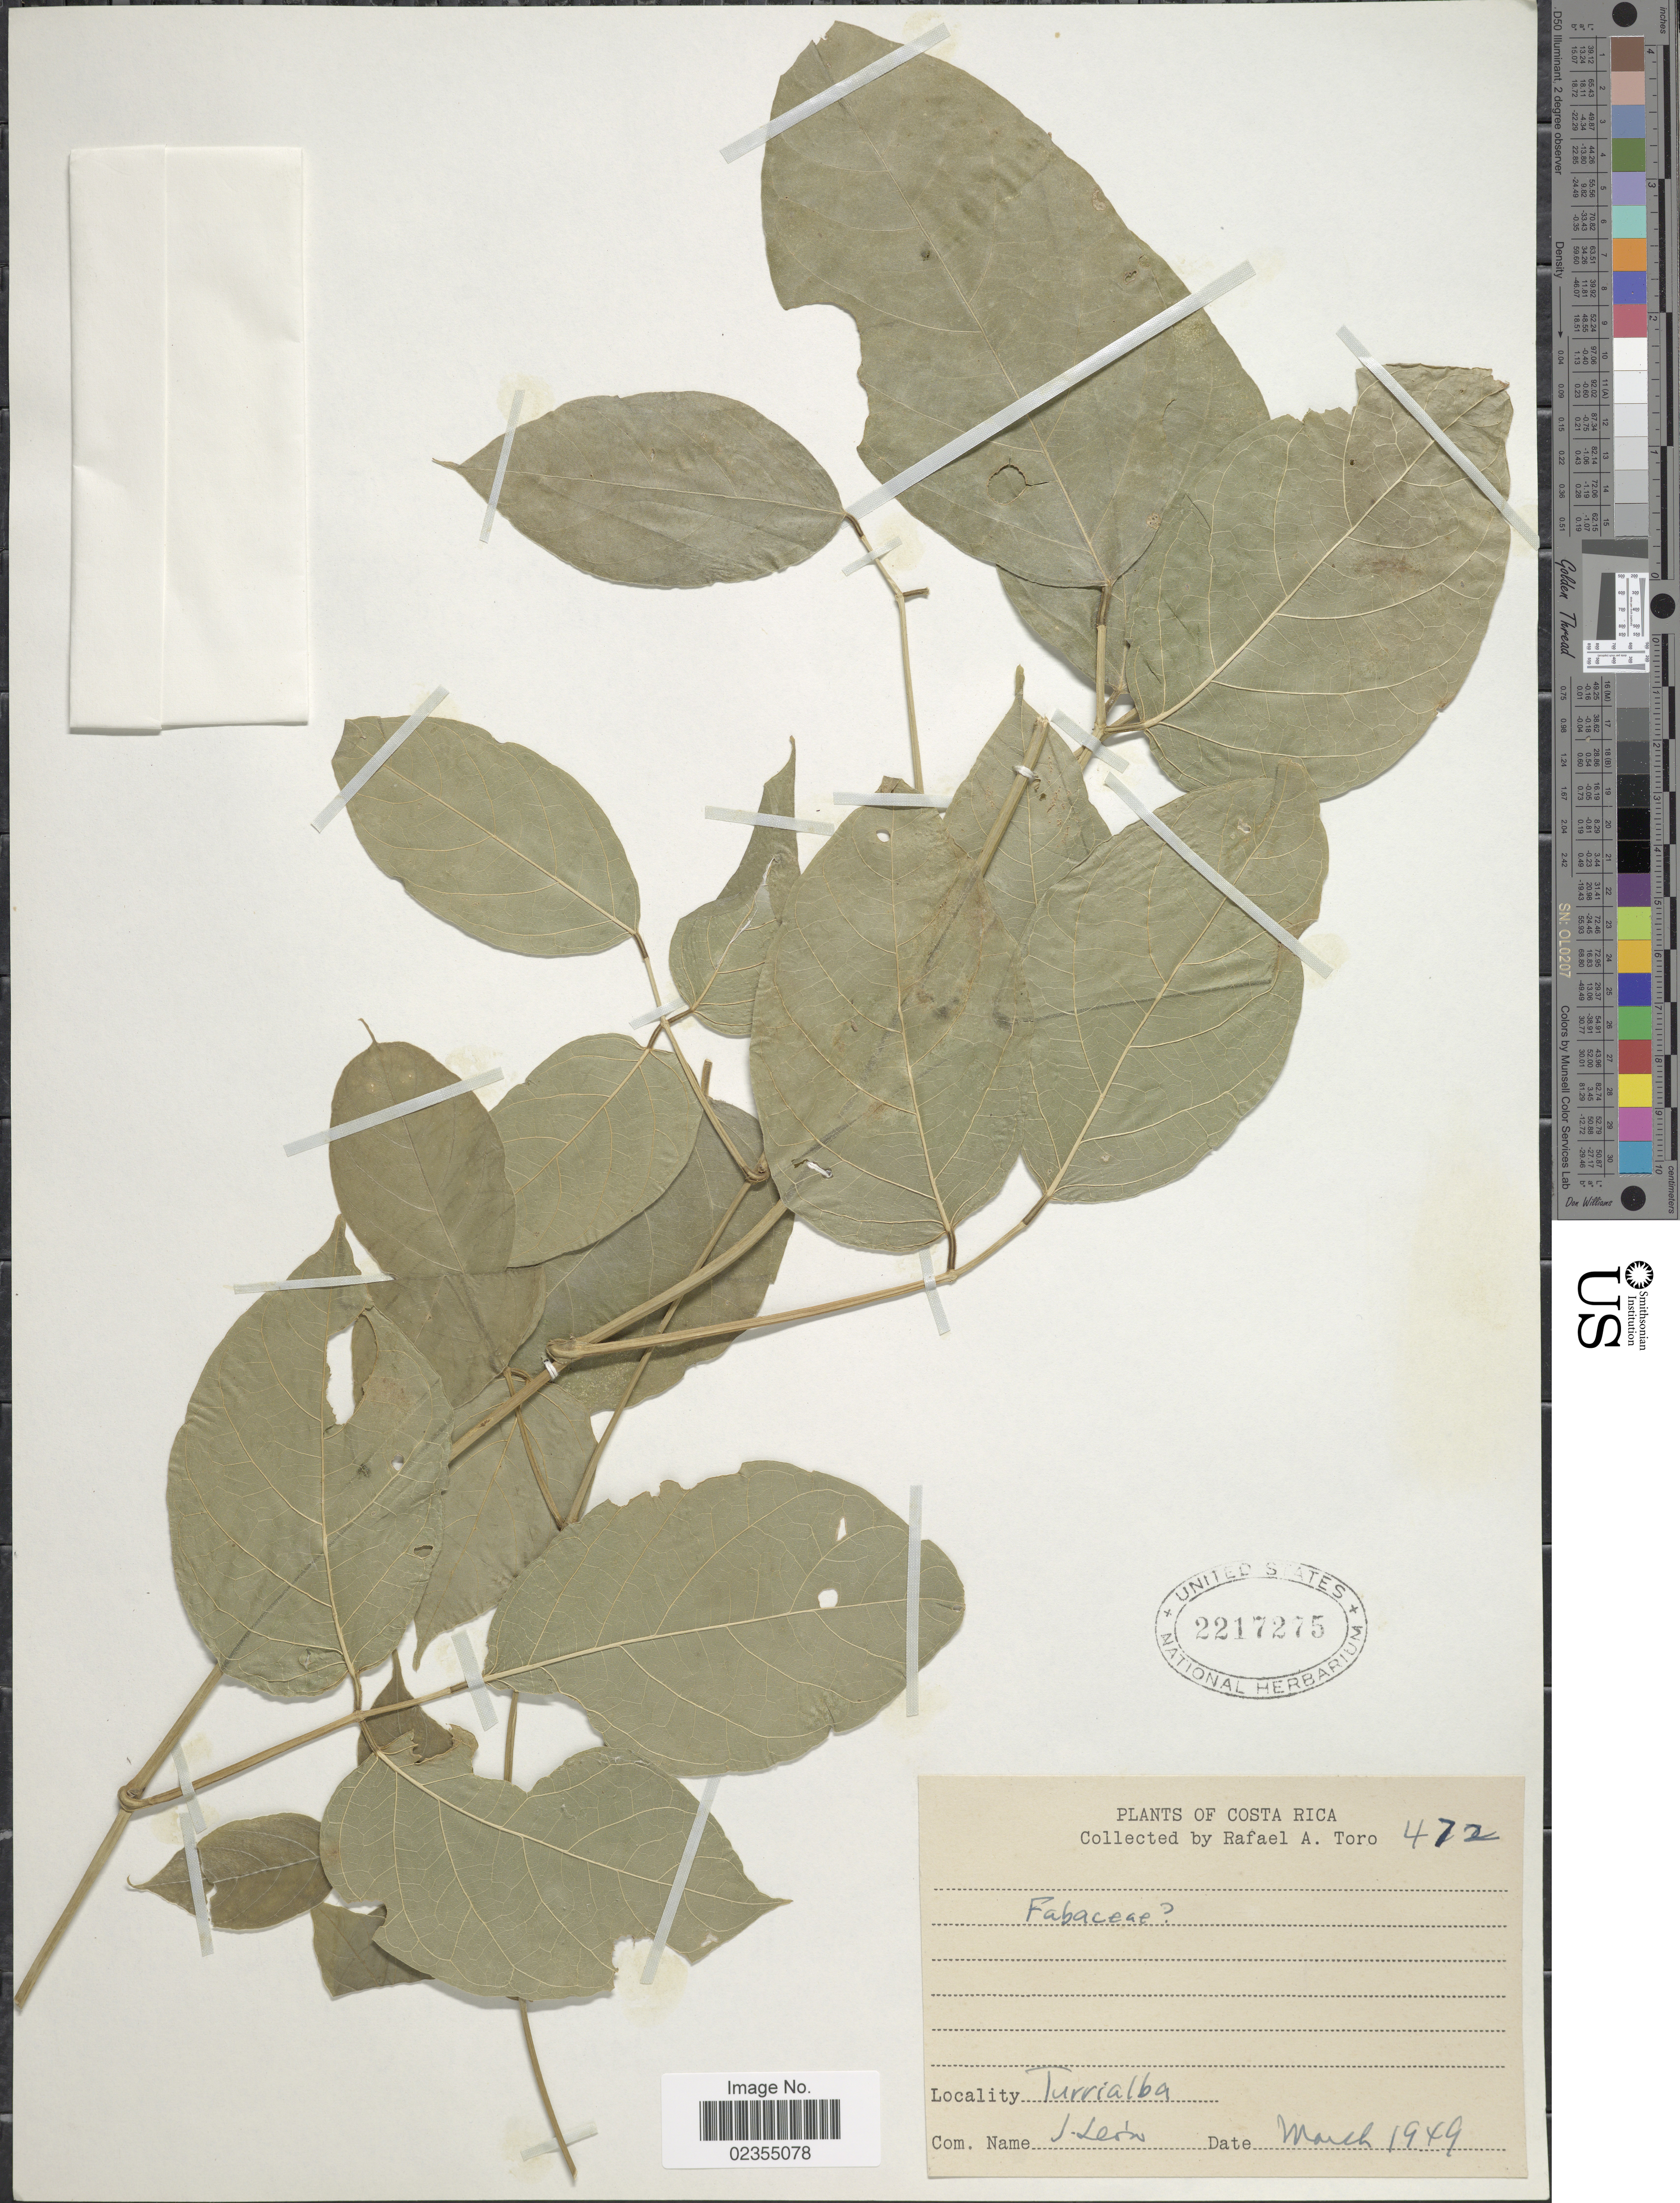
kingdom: Plantae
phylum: Tracheophyta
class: Magnoliopsida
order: Fabales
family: Fabaceae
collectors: R. A. Toro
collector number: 472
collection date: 1949-03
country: Costa Rica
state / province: Cartago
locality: Turrialba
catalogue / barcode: US 2217275